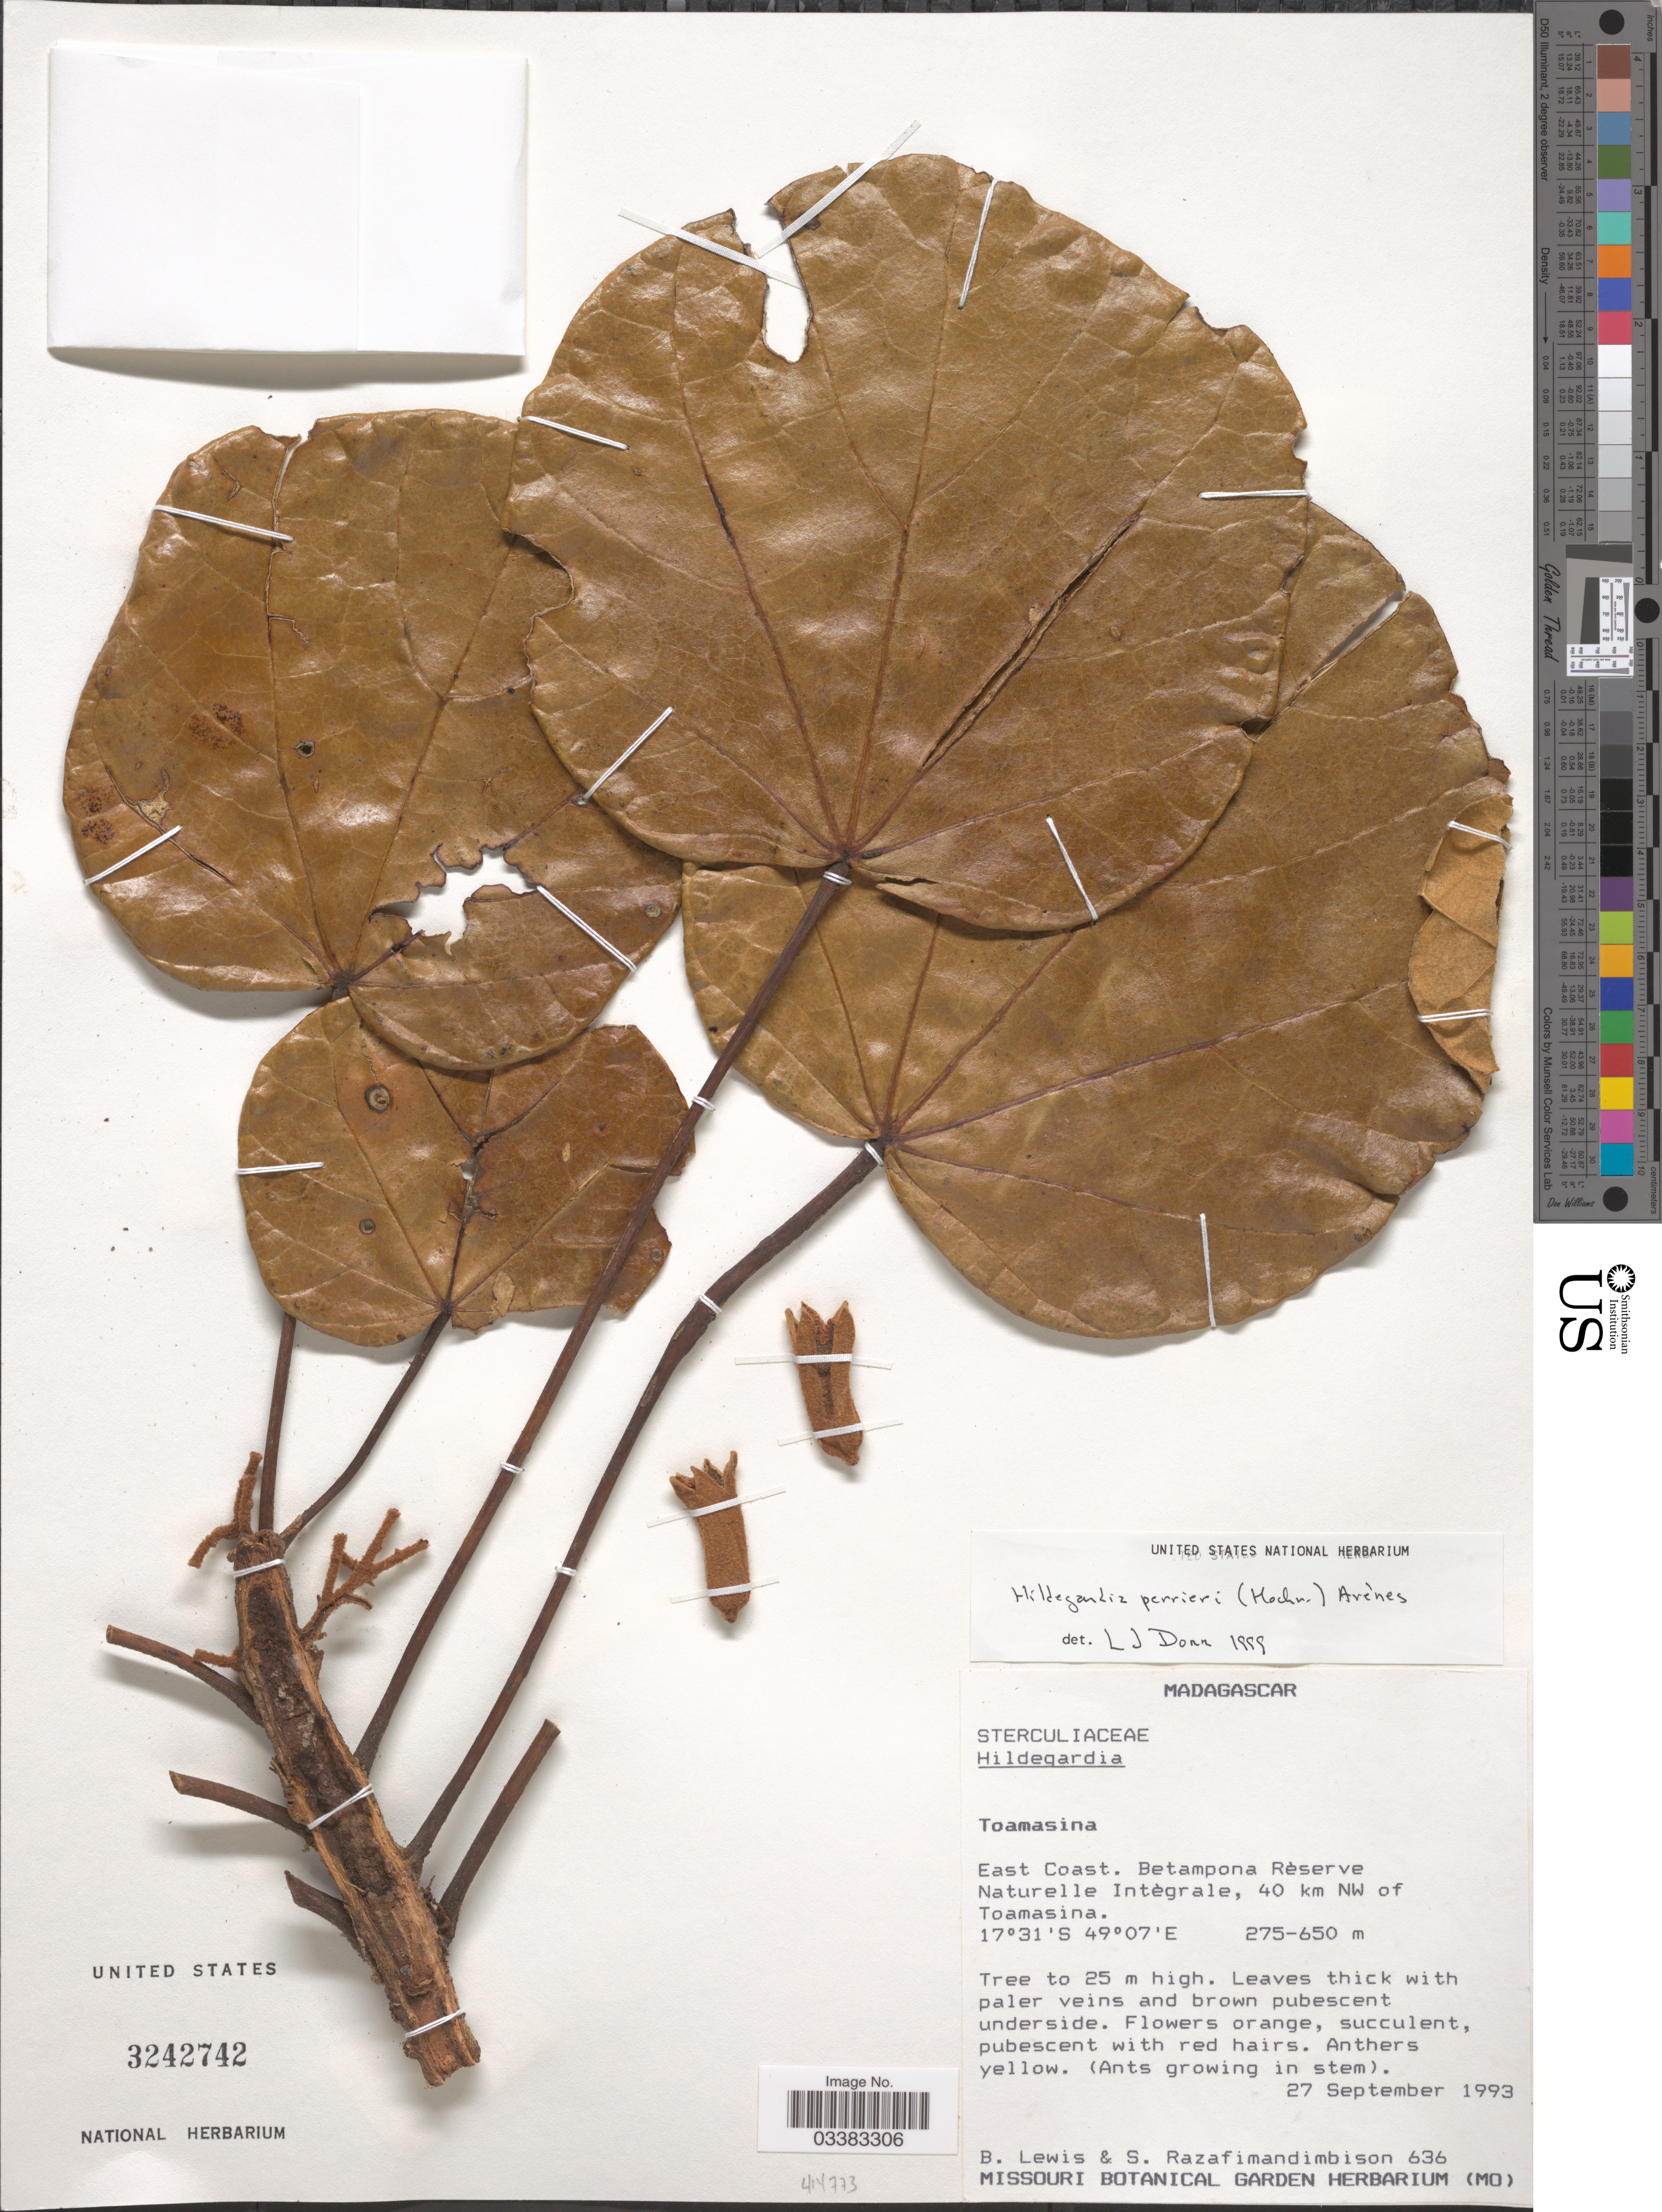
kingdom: Plantae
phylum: Tracheophyta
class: Magnoliopsida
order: Malvales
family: Malvaceae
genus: Hildegardia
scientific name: Hildegardia perrieri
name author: (Hochr.) Arènes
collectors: B. Lewis & S. G. Razafimandimbison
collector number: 636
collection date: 1993-09-27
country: Madagascar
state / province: Analanjirofo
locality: East Coast. Betampona Reserve Naturelle Intègrale, 40 km NW of Toamasina.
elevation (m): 275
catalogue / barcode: US 3242742